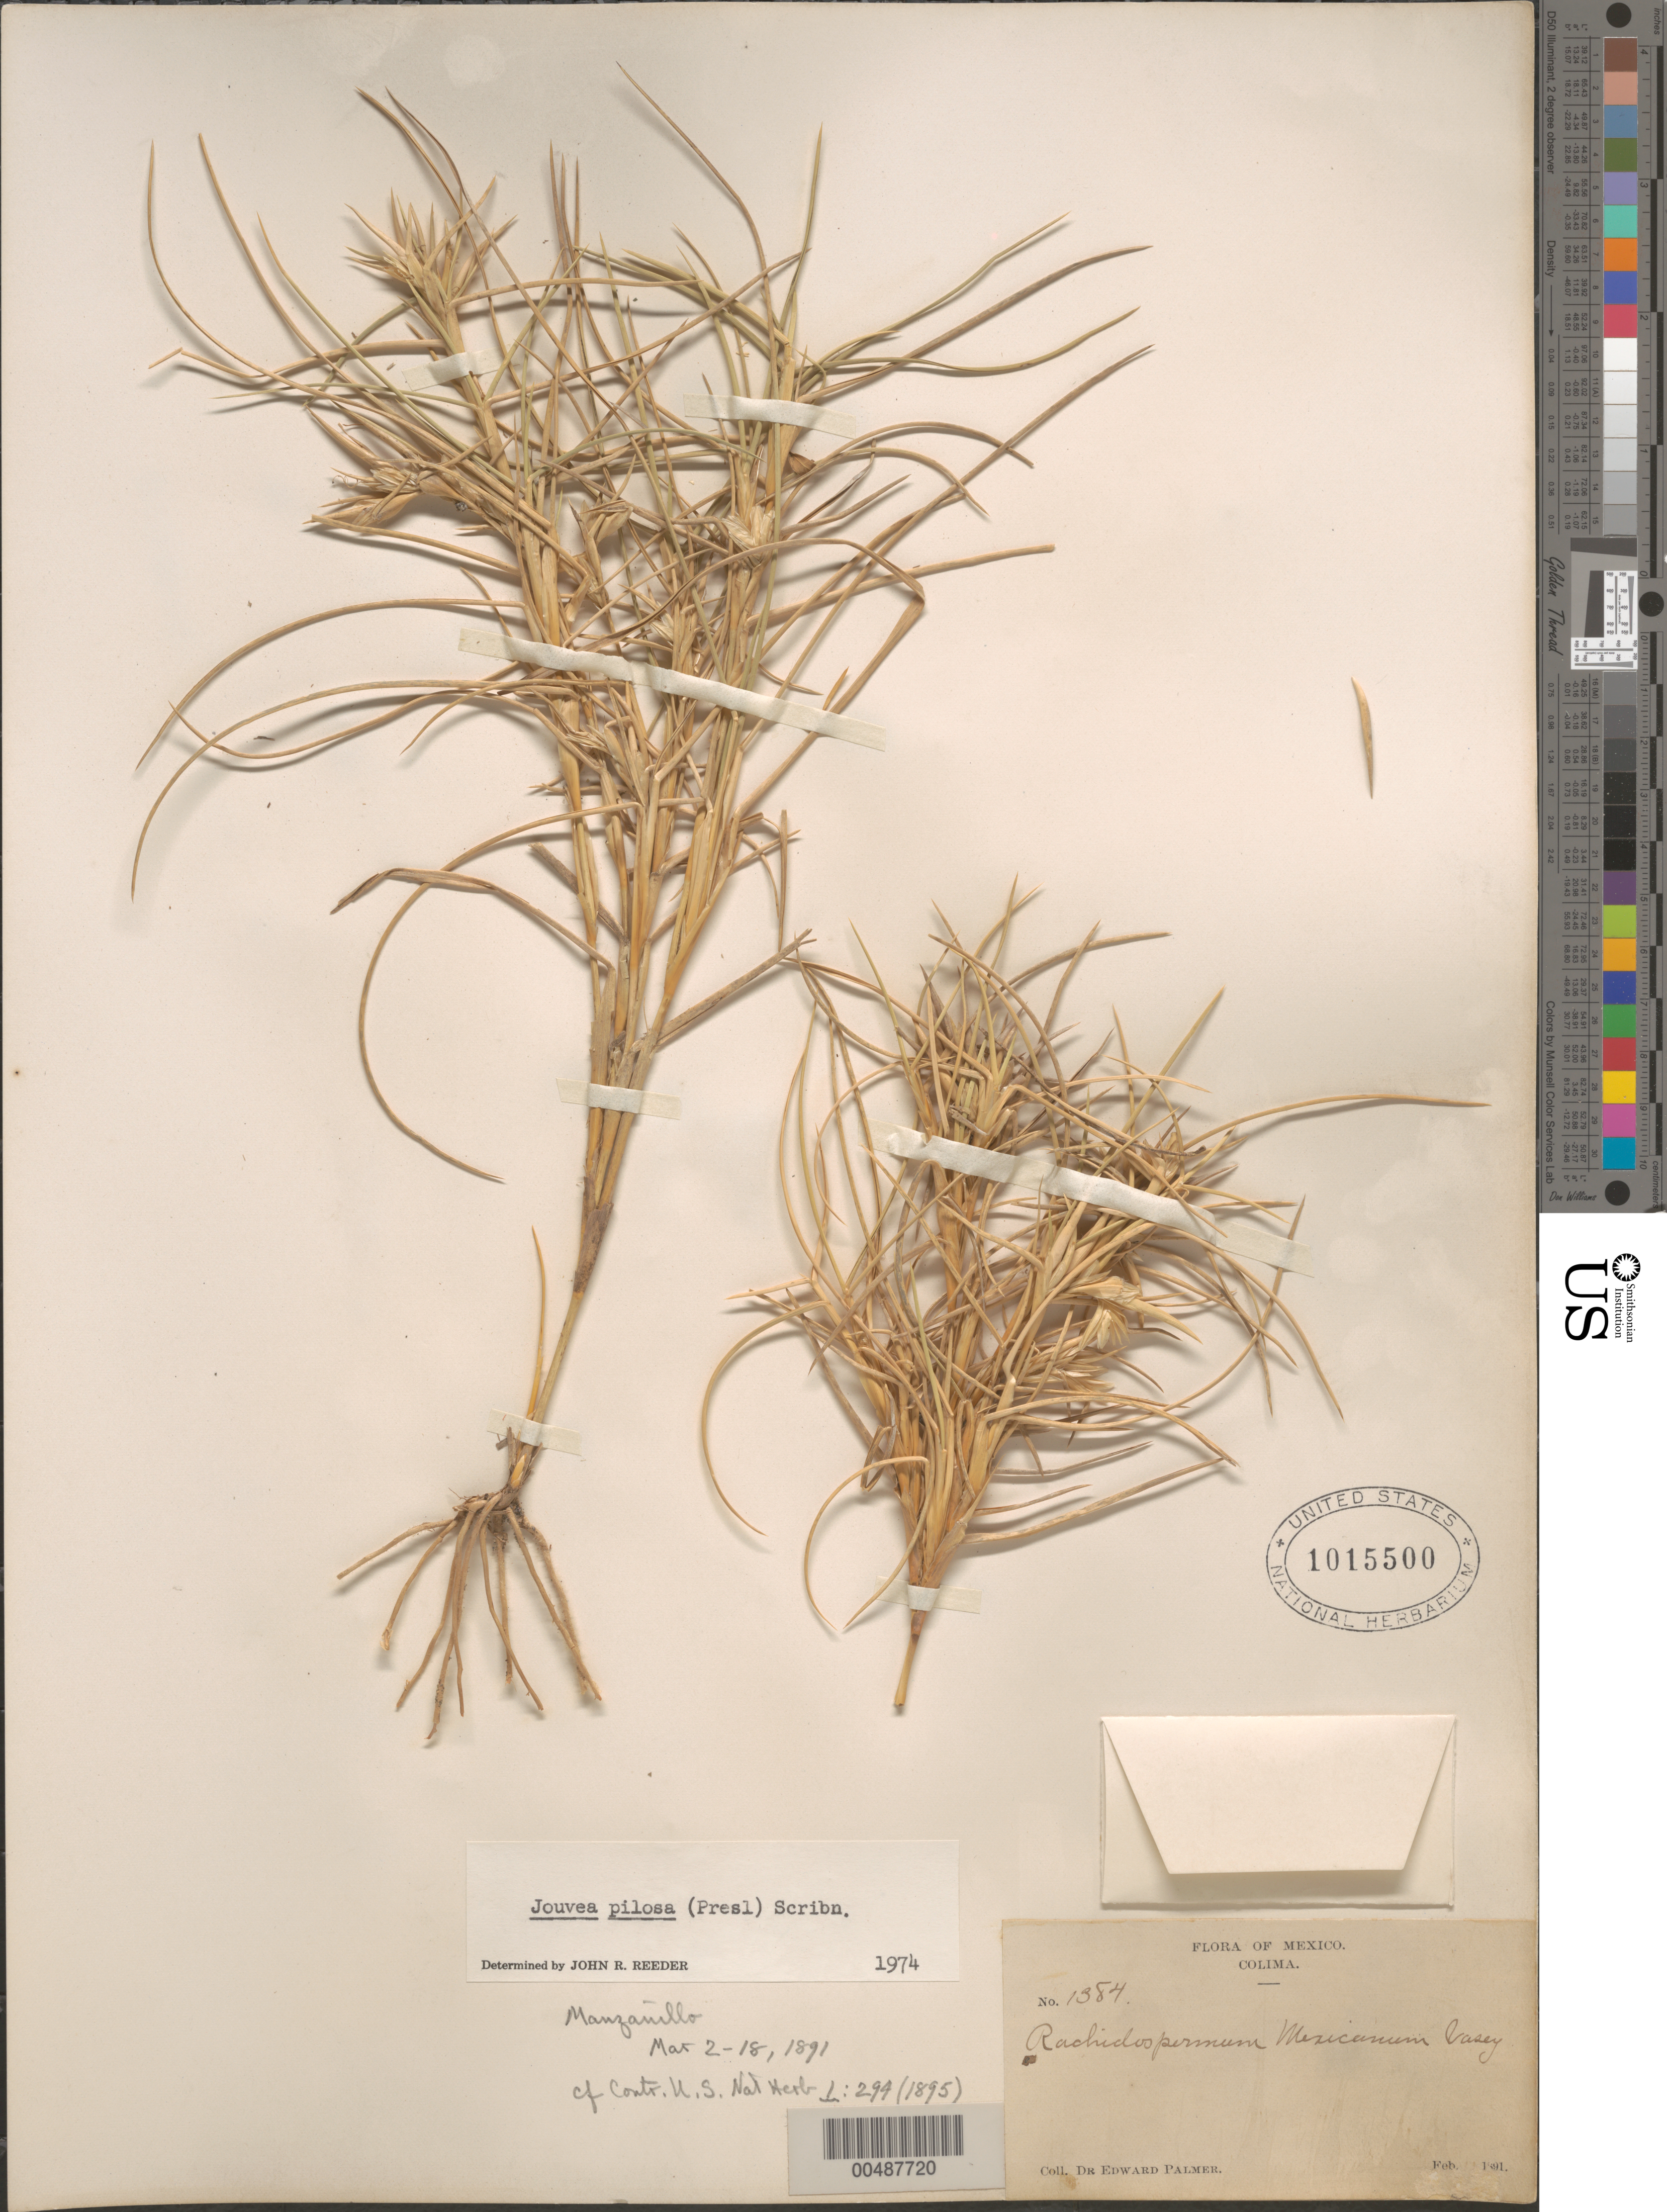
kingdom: Plantae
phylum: Tracheophyta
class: Liliopsida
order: Poales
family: Poaceae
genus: Jouvea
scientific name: Jouvea pilosa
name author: (J. Presl) Scribn.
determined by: Reeder, J. R., (UNITED STATES)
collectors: E. Palmer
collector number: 1384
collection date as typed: Feb 1891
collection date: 1891-02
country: Mexico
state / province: Colima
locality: Manzanillo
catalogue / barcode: US 1015500